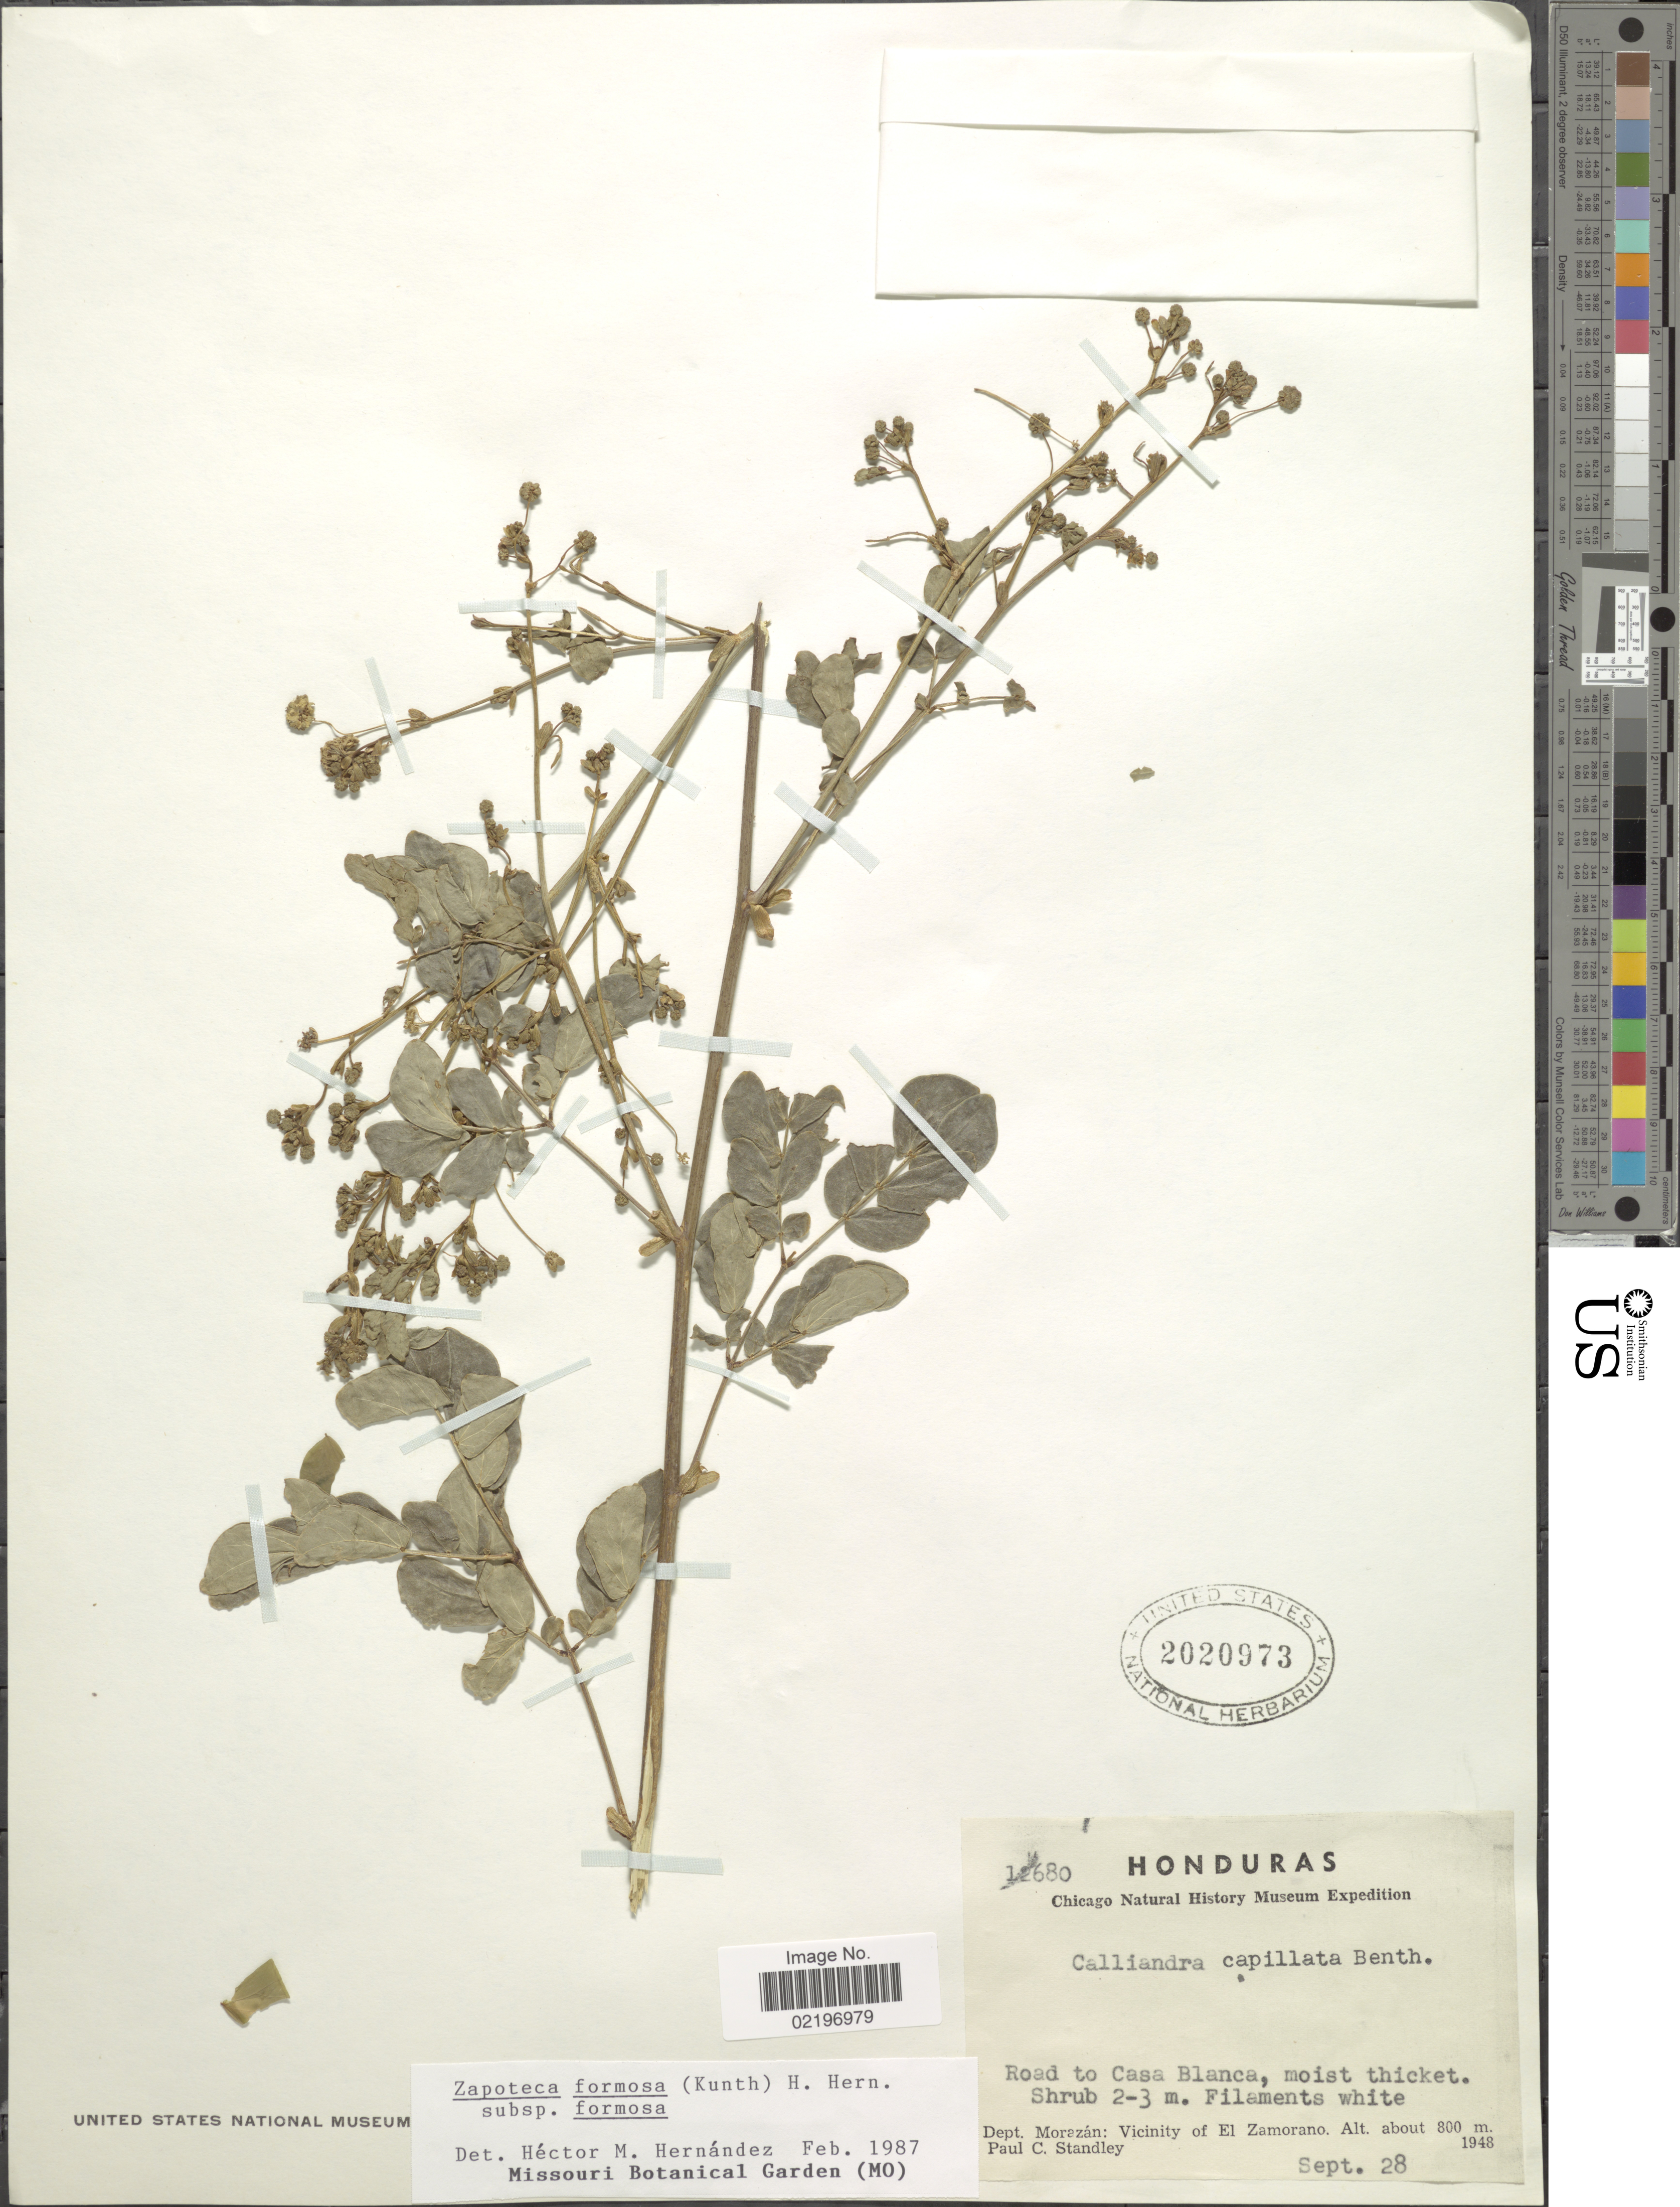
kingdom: Plantae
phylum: Tracheophyta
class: Magnoliopsida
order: Fabales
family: Fabaceae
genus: Zapoteca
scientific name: Zapoteca formosa subsp. formosa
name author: (Kunth) H.M. Hern.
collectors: P. C. Standley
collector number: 12680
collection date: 1948-09-28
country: Honduras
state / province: Fco. Morazán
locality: Dept. Morazan: Vicinity of El Zamorano.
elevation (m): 800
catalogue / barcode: US 2020973